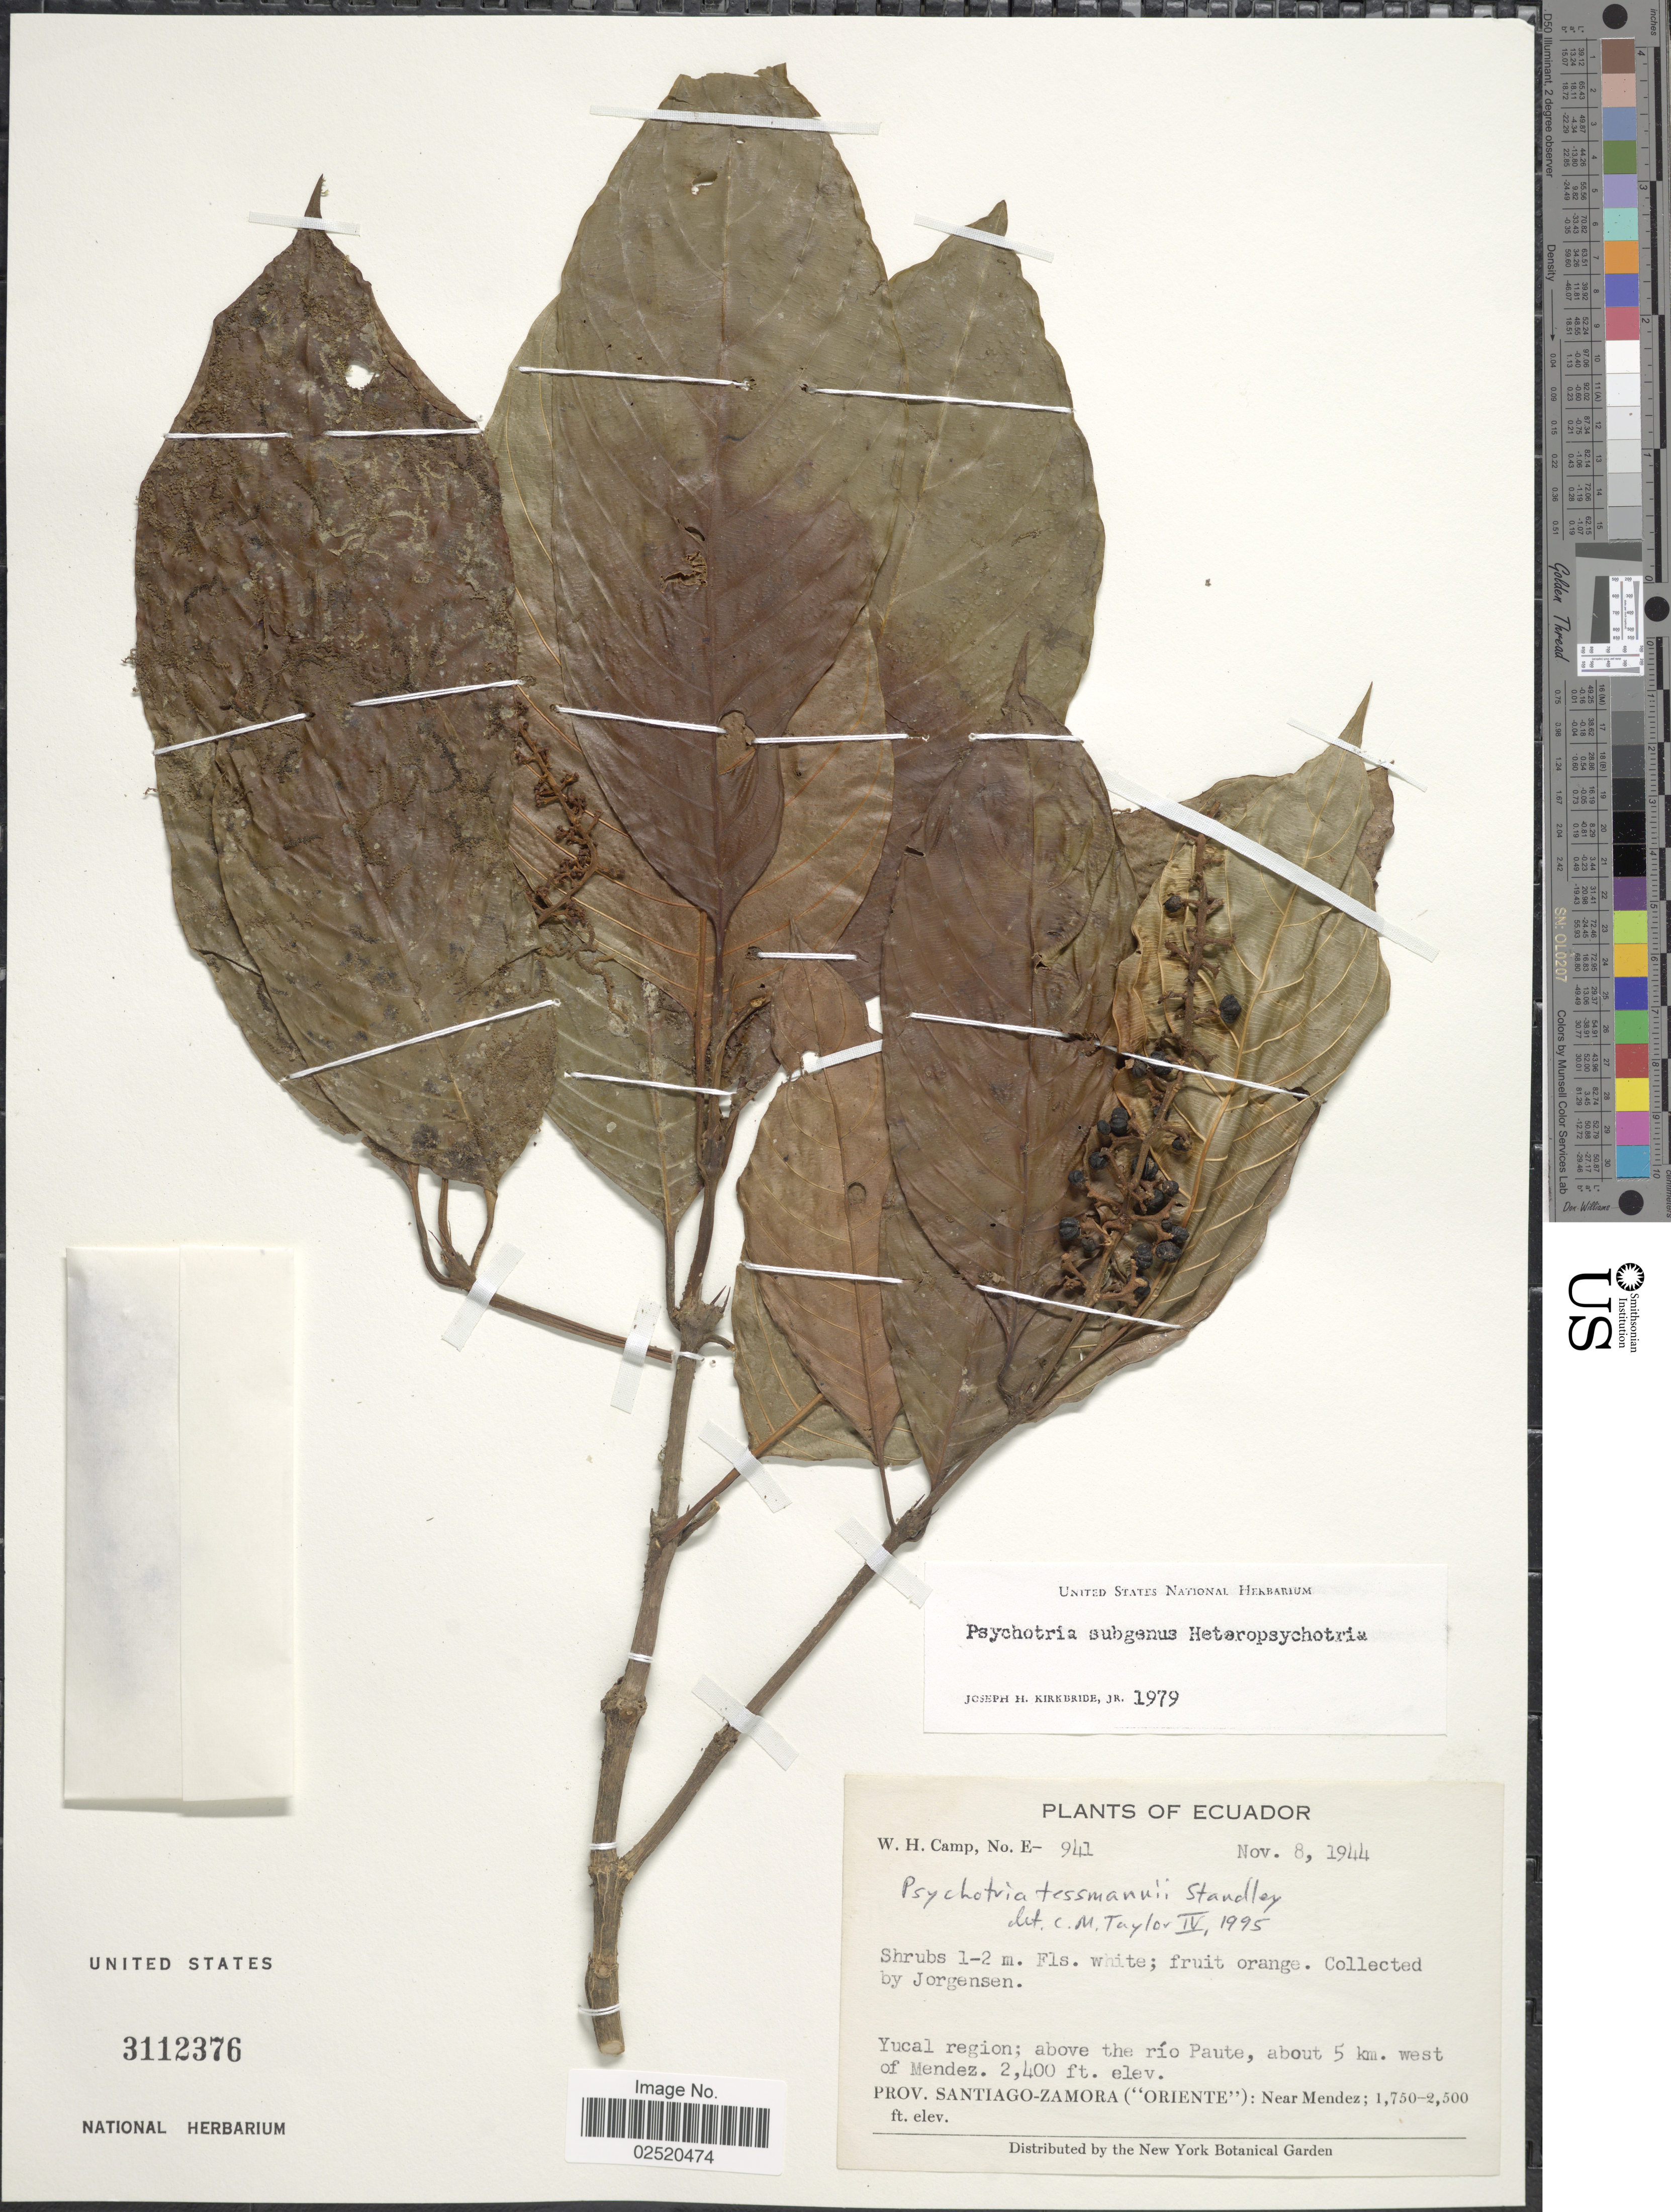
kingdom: Plantae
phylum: Tracheophyta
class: Magnoliopsida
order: Gentianales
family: Rubiaceae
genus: Psychotria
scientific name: Psychotria tessmannii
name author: Standl.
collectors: Jorgensen, --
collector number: E-941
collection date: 1944-11-08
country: Ecuador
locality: Yucal region; above the río Paute, about 5 km. west of Mendez. Prov. Santiago-Zamora ("Oriente"): Near Mendez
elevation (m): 533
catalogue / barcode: US 3112376